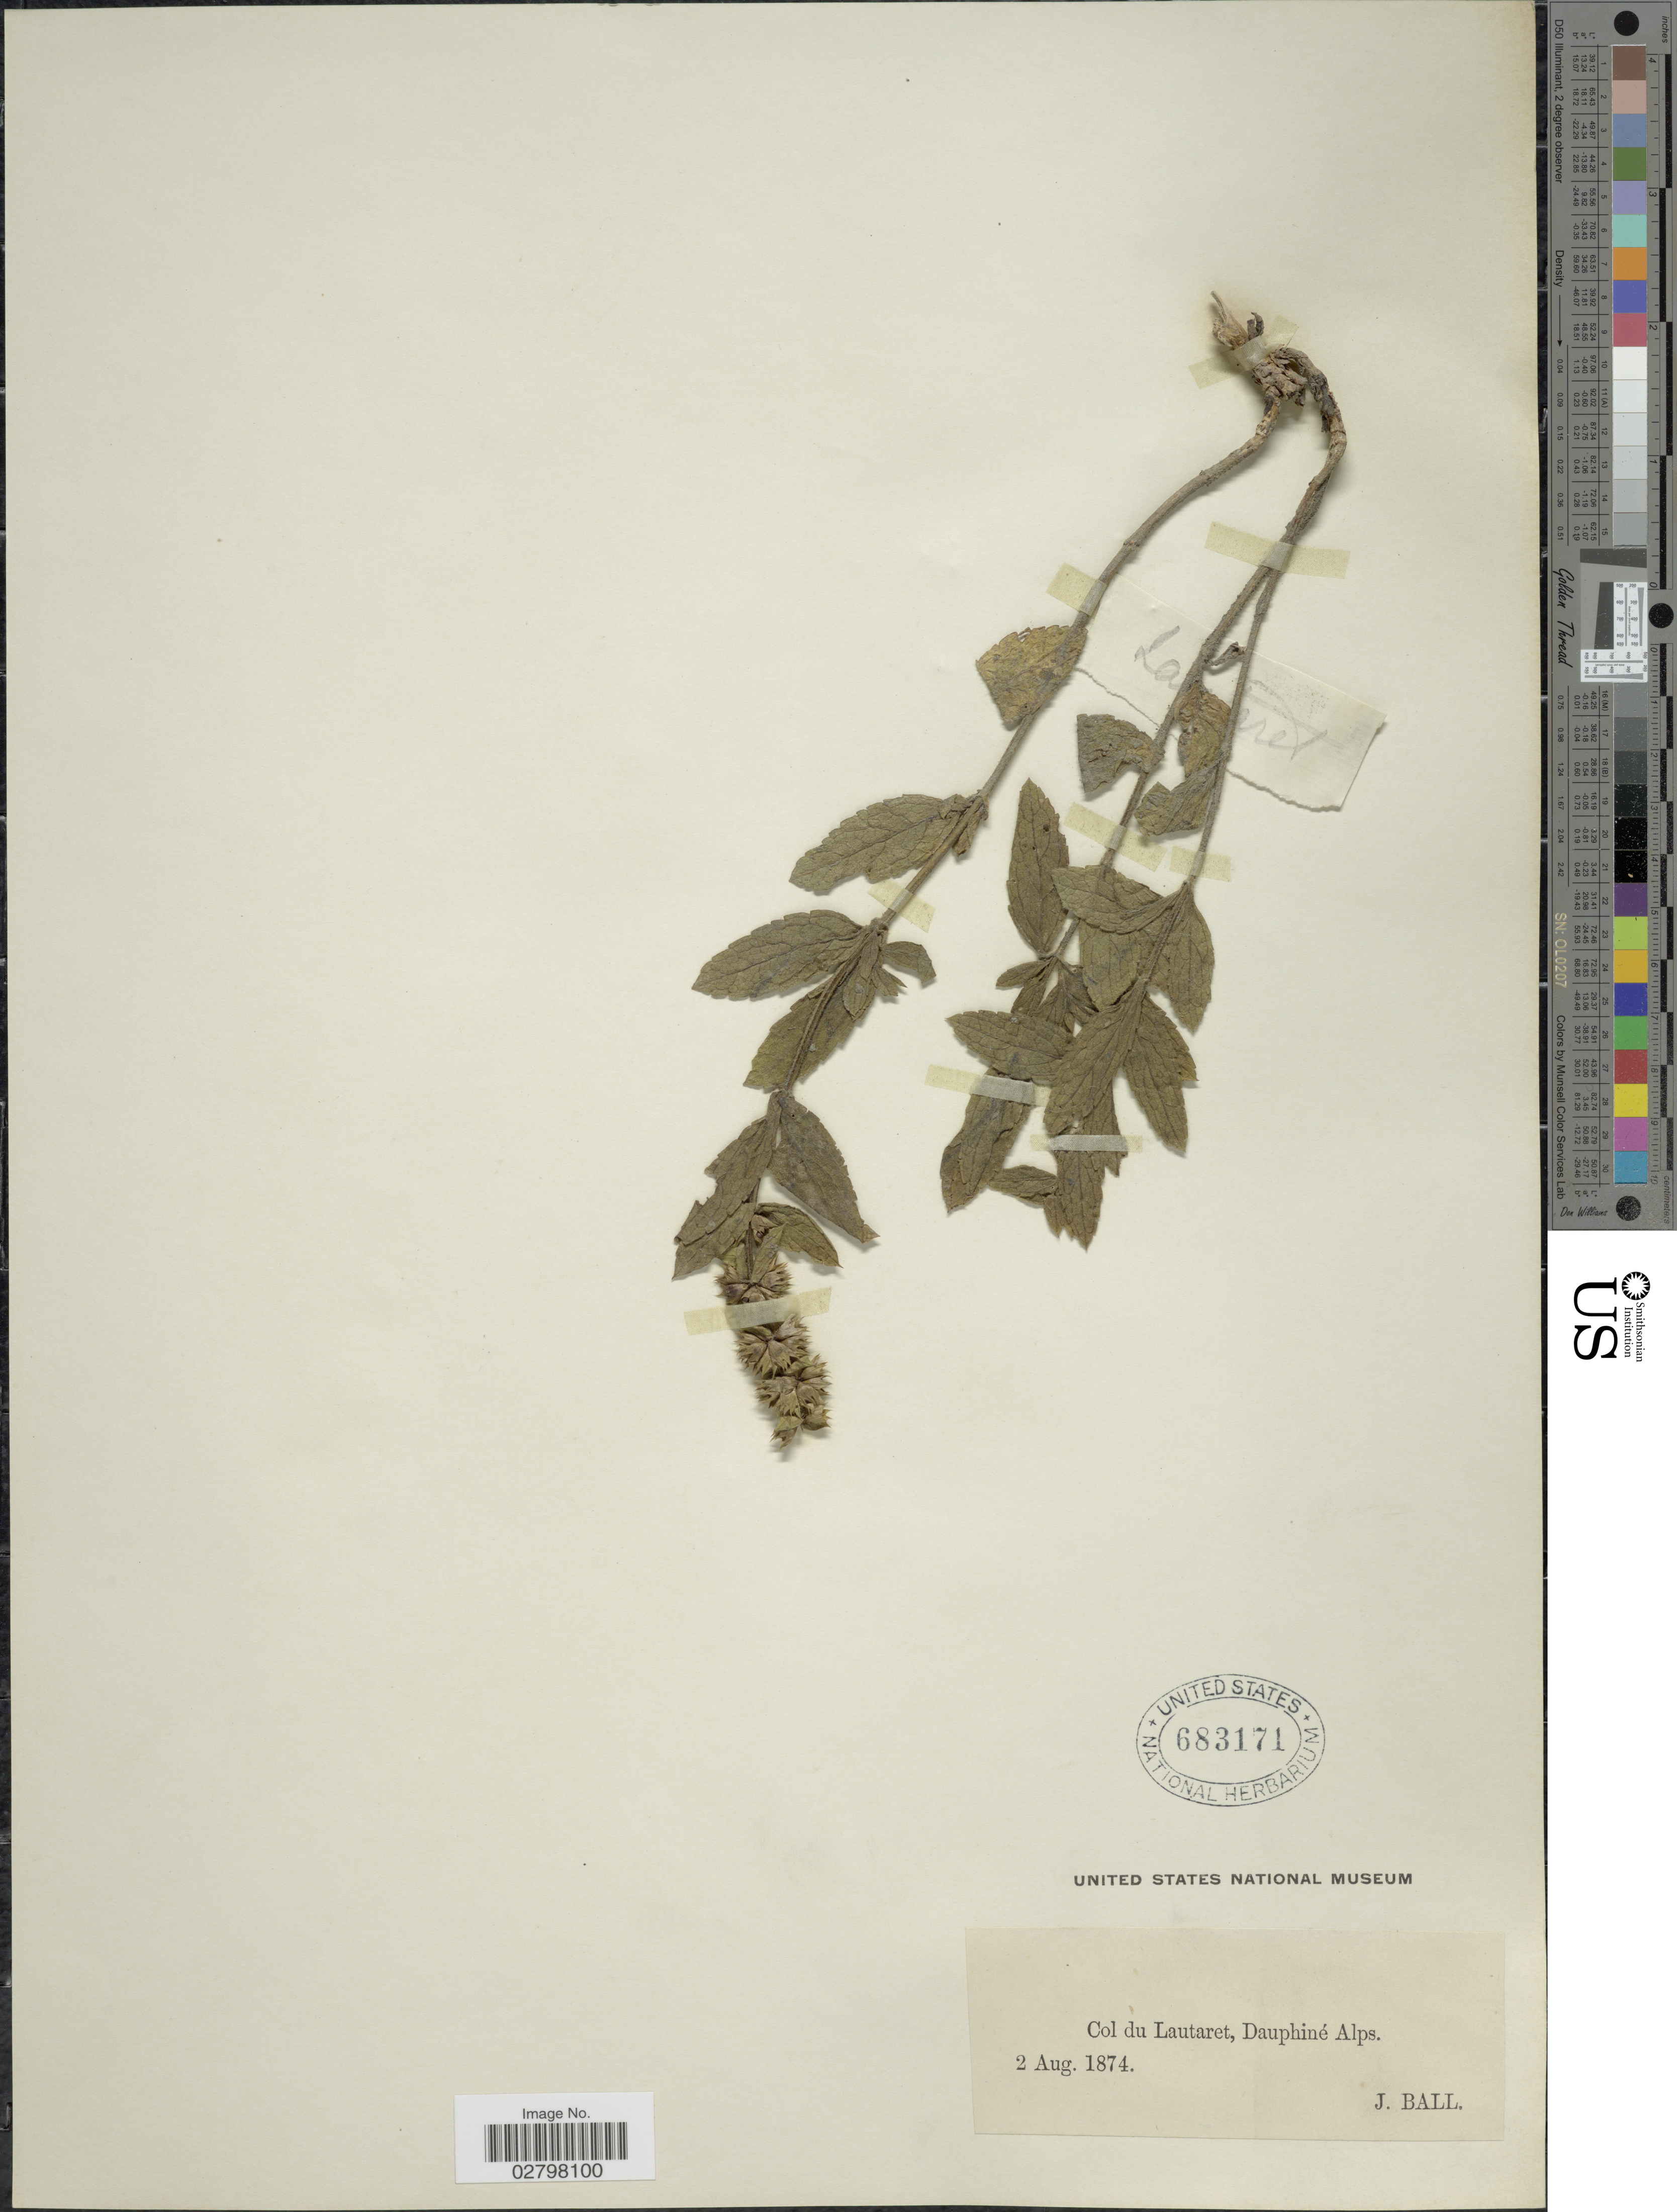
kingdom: Plantae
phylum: Tracheophyta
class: Magnoliopsida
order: Lamiales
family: Lamiaceae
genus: Stachys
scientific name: Stachys sp.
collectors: J. Ball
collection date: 1874-08-02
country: France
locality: Col du Lautaret, Dauphiné Alps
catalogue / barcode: US 683171